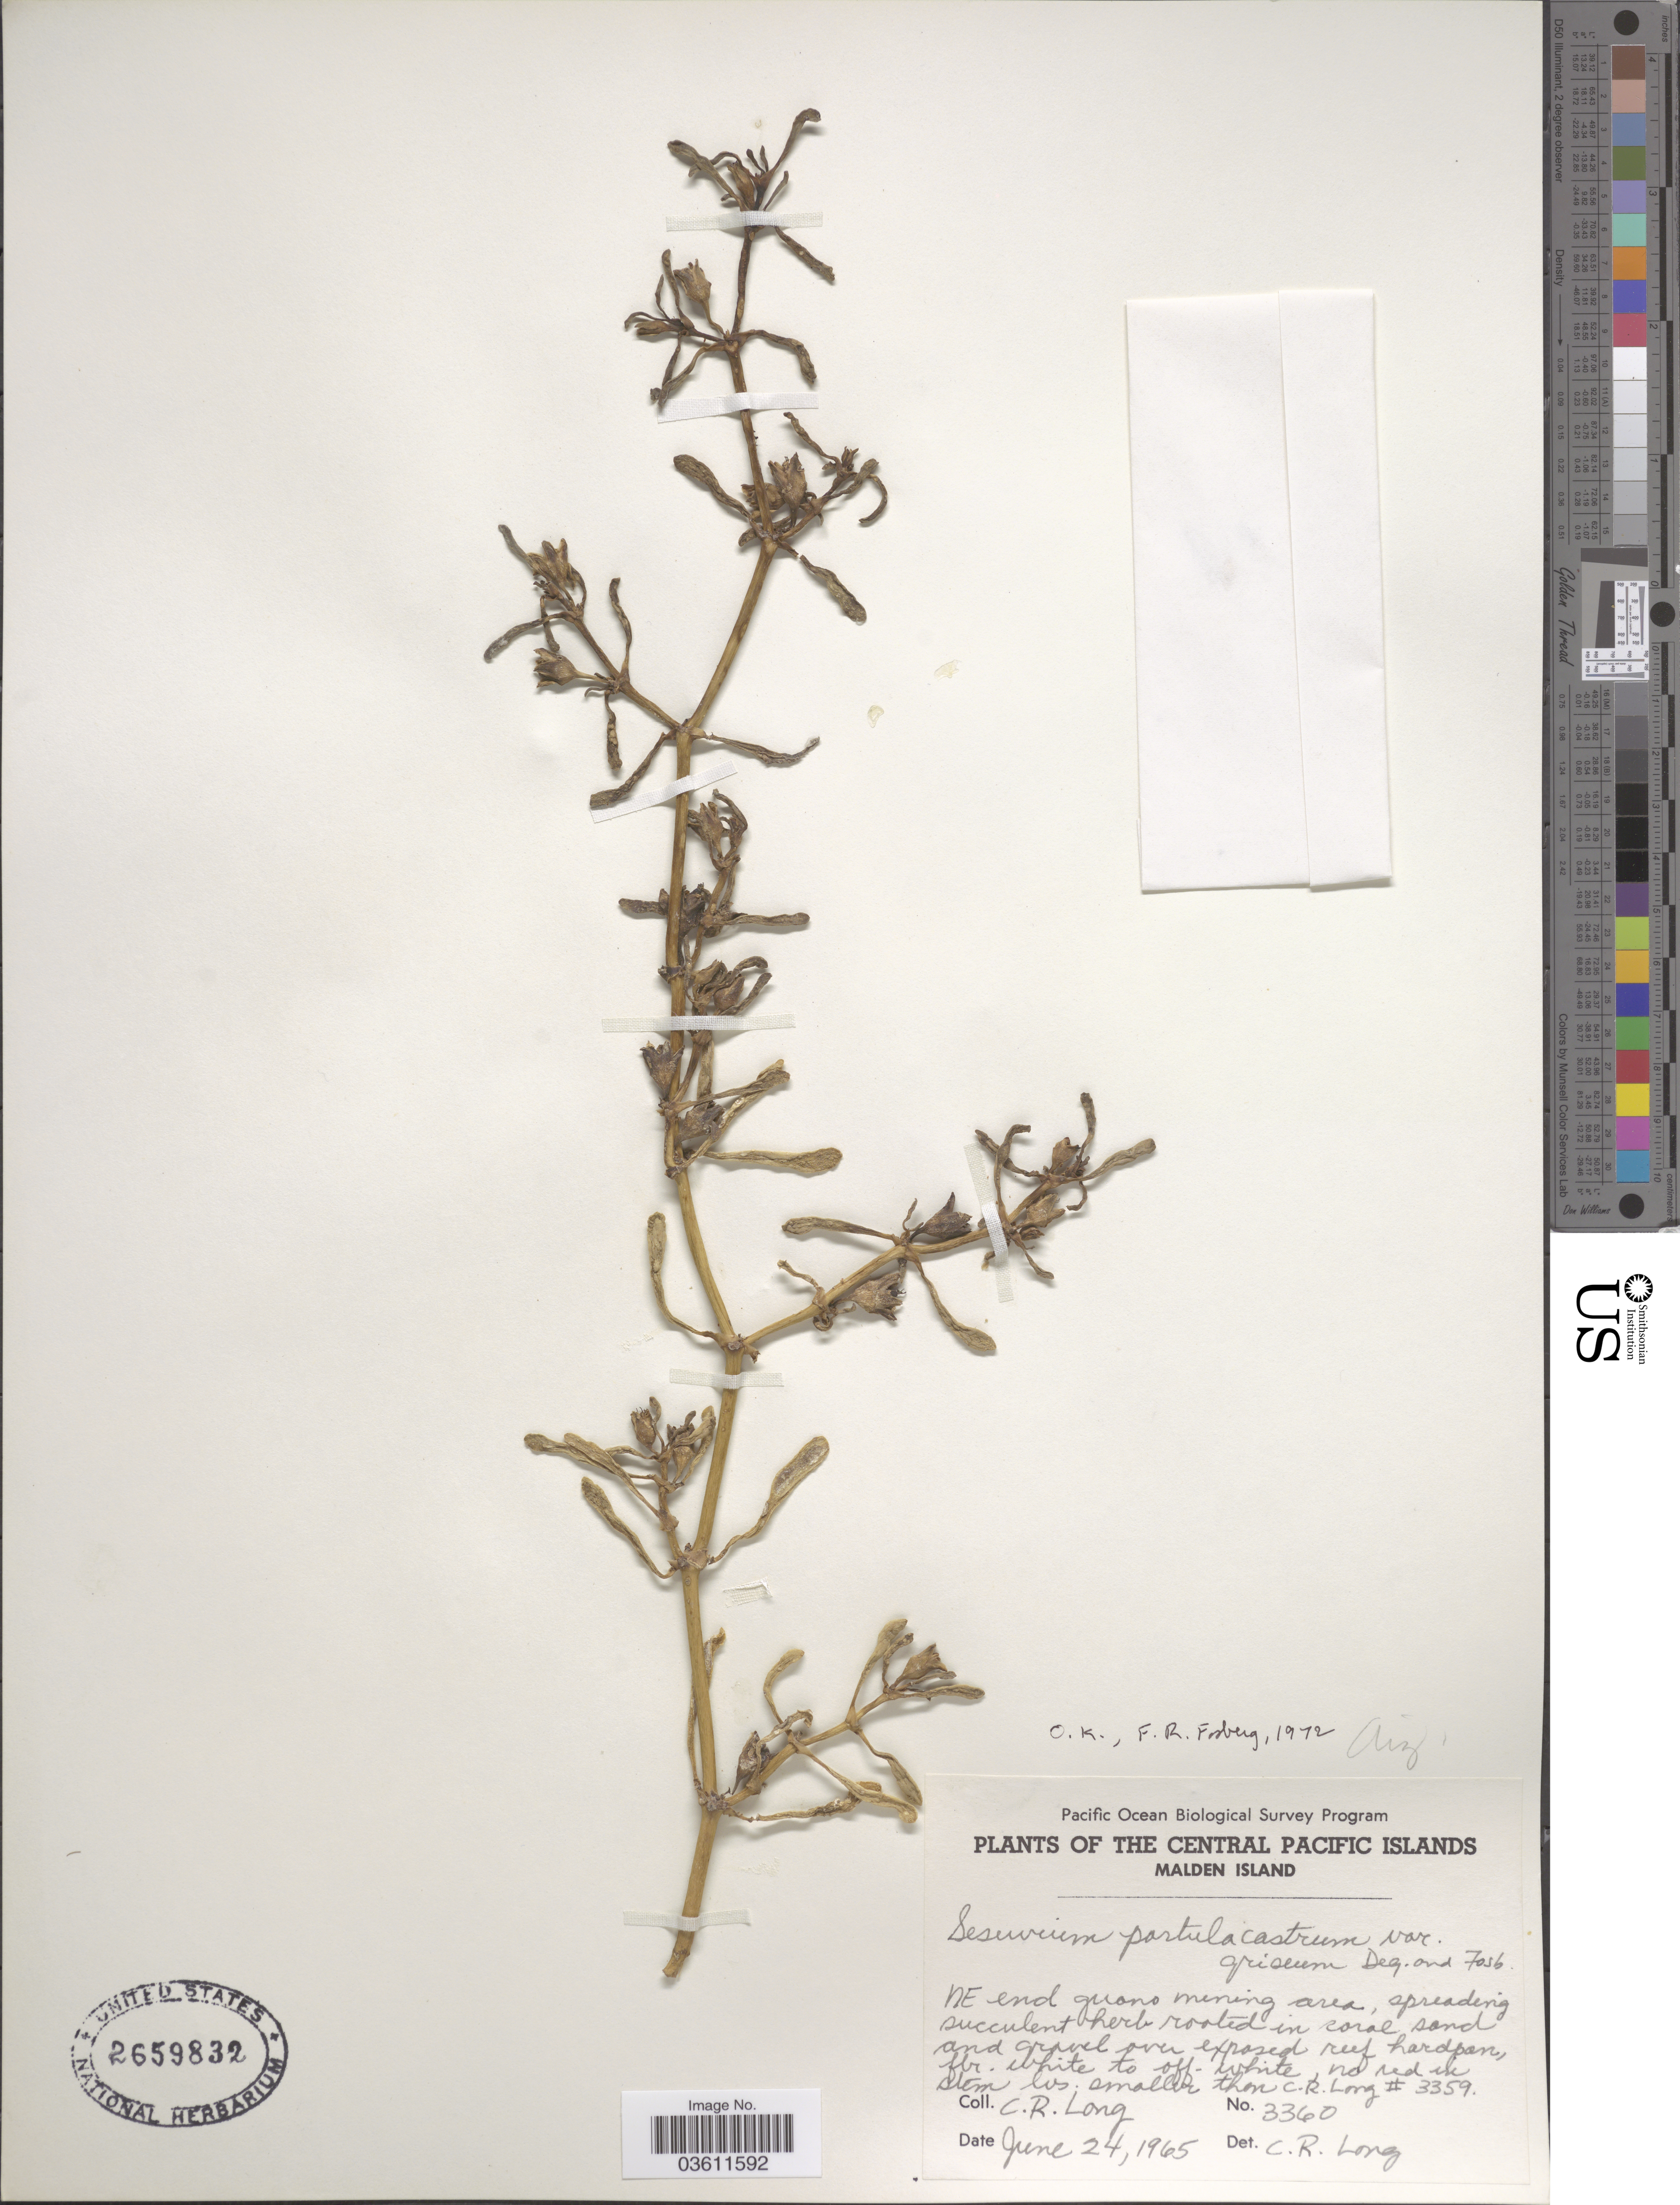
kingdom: Plantae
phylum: Tracheophyta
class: Magnoliopsida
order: Caryophyllales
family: Aizoaceae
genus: Sesuvium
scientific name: Sesuvium portulacastrum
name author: (L.) L.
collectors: C. R. Long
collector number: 3360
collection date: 1965-06-24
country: Kiribati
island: Malden Island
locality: The Central Pacific Islands. Malden Island. NE end guano mining area.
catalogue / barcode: US 2659832